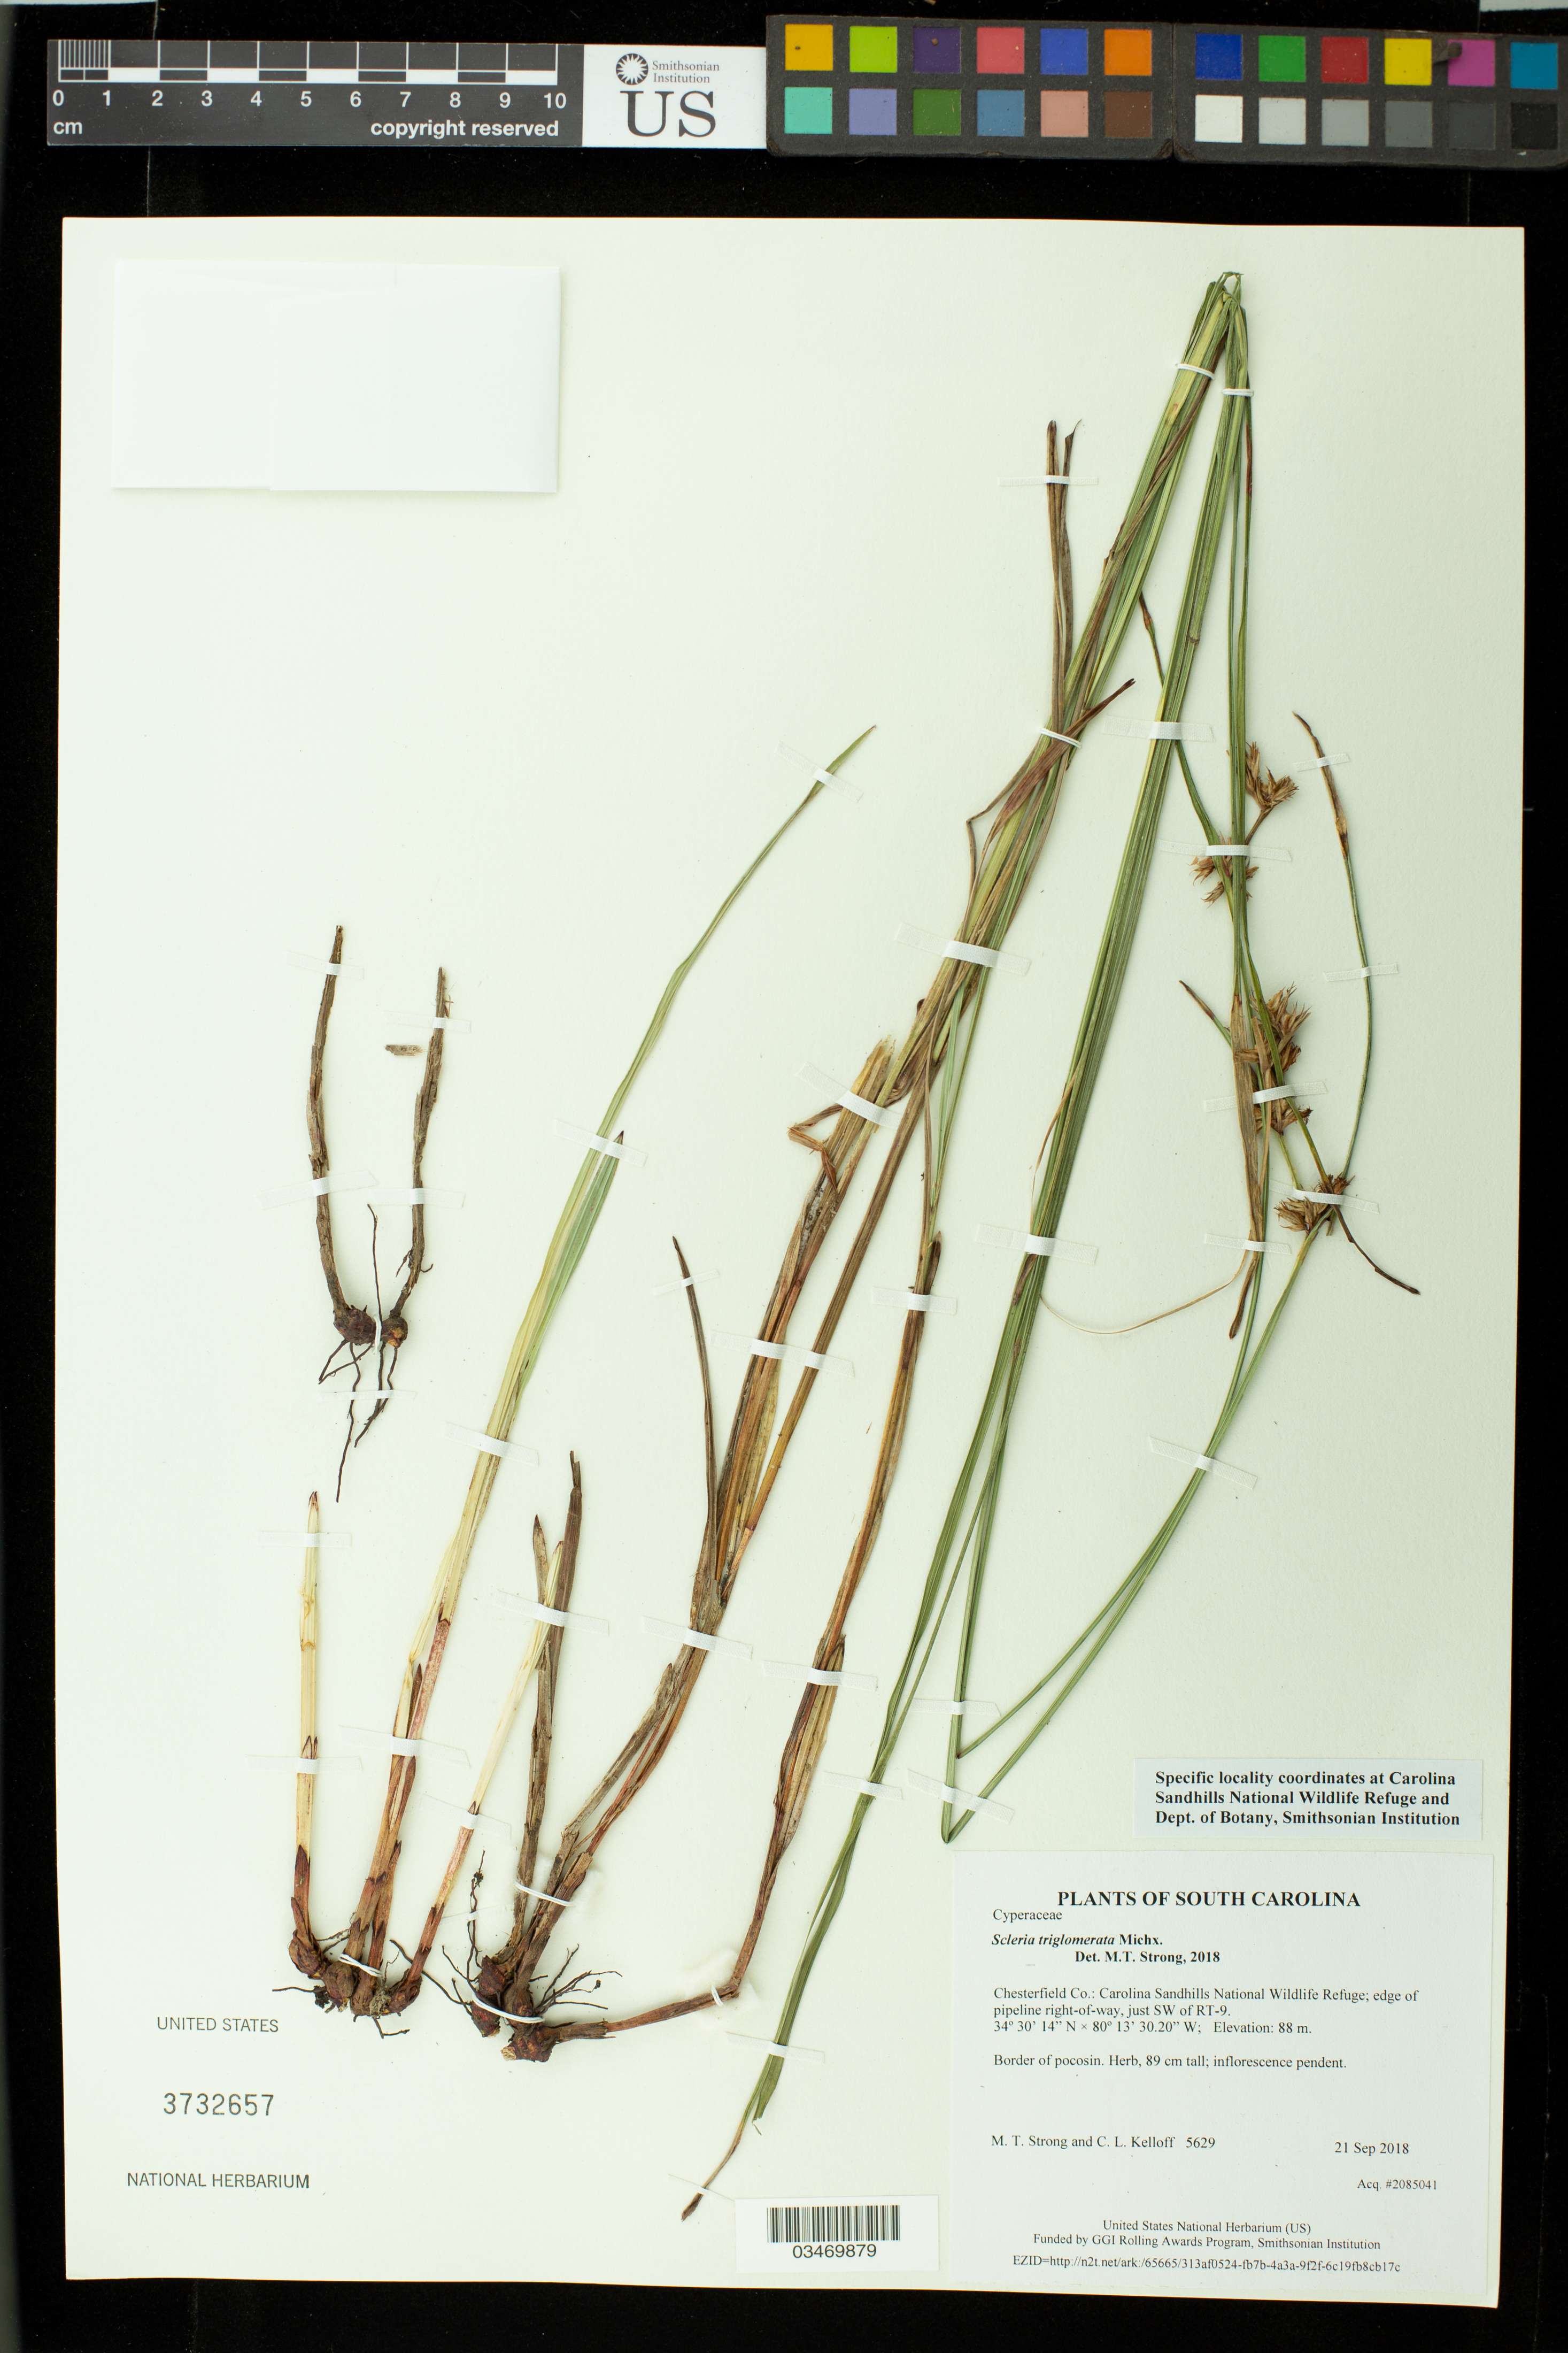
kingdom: Plantae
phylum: Tracheophyta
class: Liliopsida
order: Poales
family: Cyperaceae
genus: Scleria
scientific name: Scleria triglomerata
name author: Michx.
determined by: Strong, M. T., (US), Smithsonian Institution - National Museum of Natural History (UNITED STATES)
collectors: M. T. Strong & C. L. Kelloff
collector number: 5629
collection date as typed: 21 Sep 2018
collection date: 2018-09-21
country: United States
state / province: South Carolina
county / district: Chesterfield Co.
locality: Carolina Sandhills National Wildlife Refuge; edge of pipeline right-of-way, just SW of RT-9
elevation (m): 88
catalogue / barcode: US 3732657